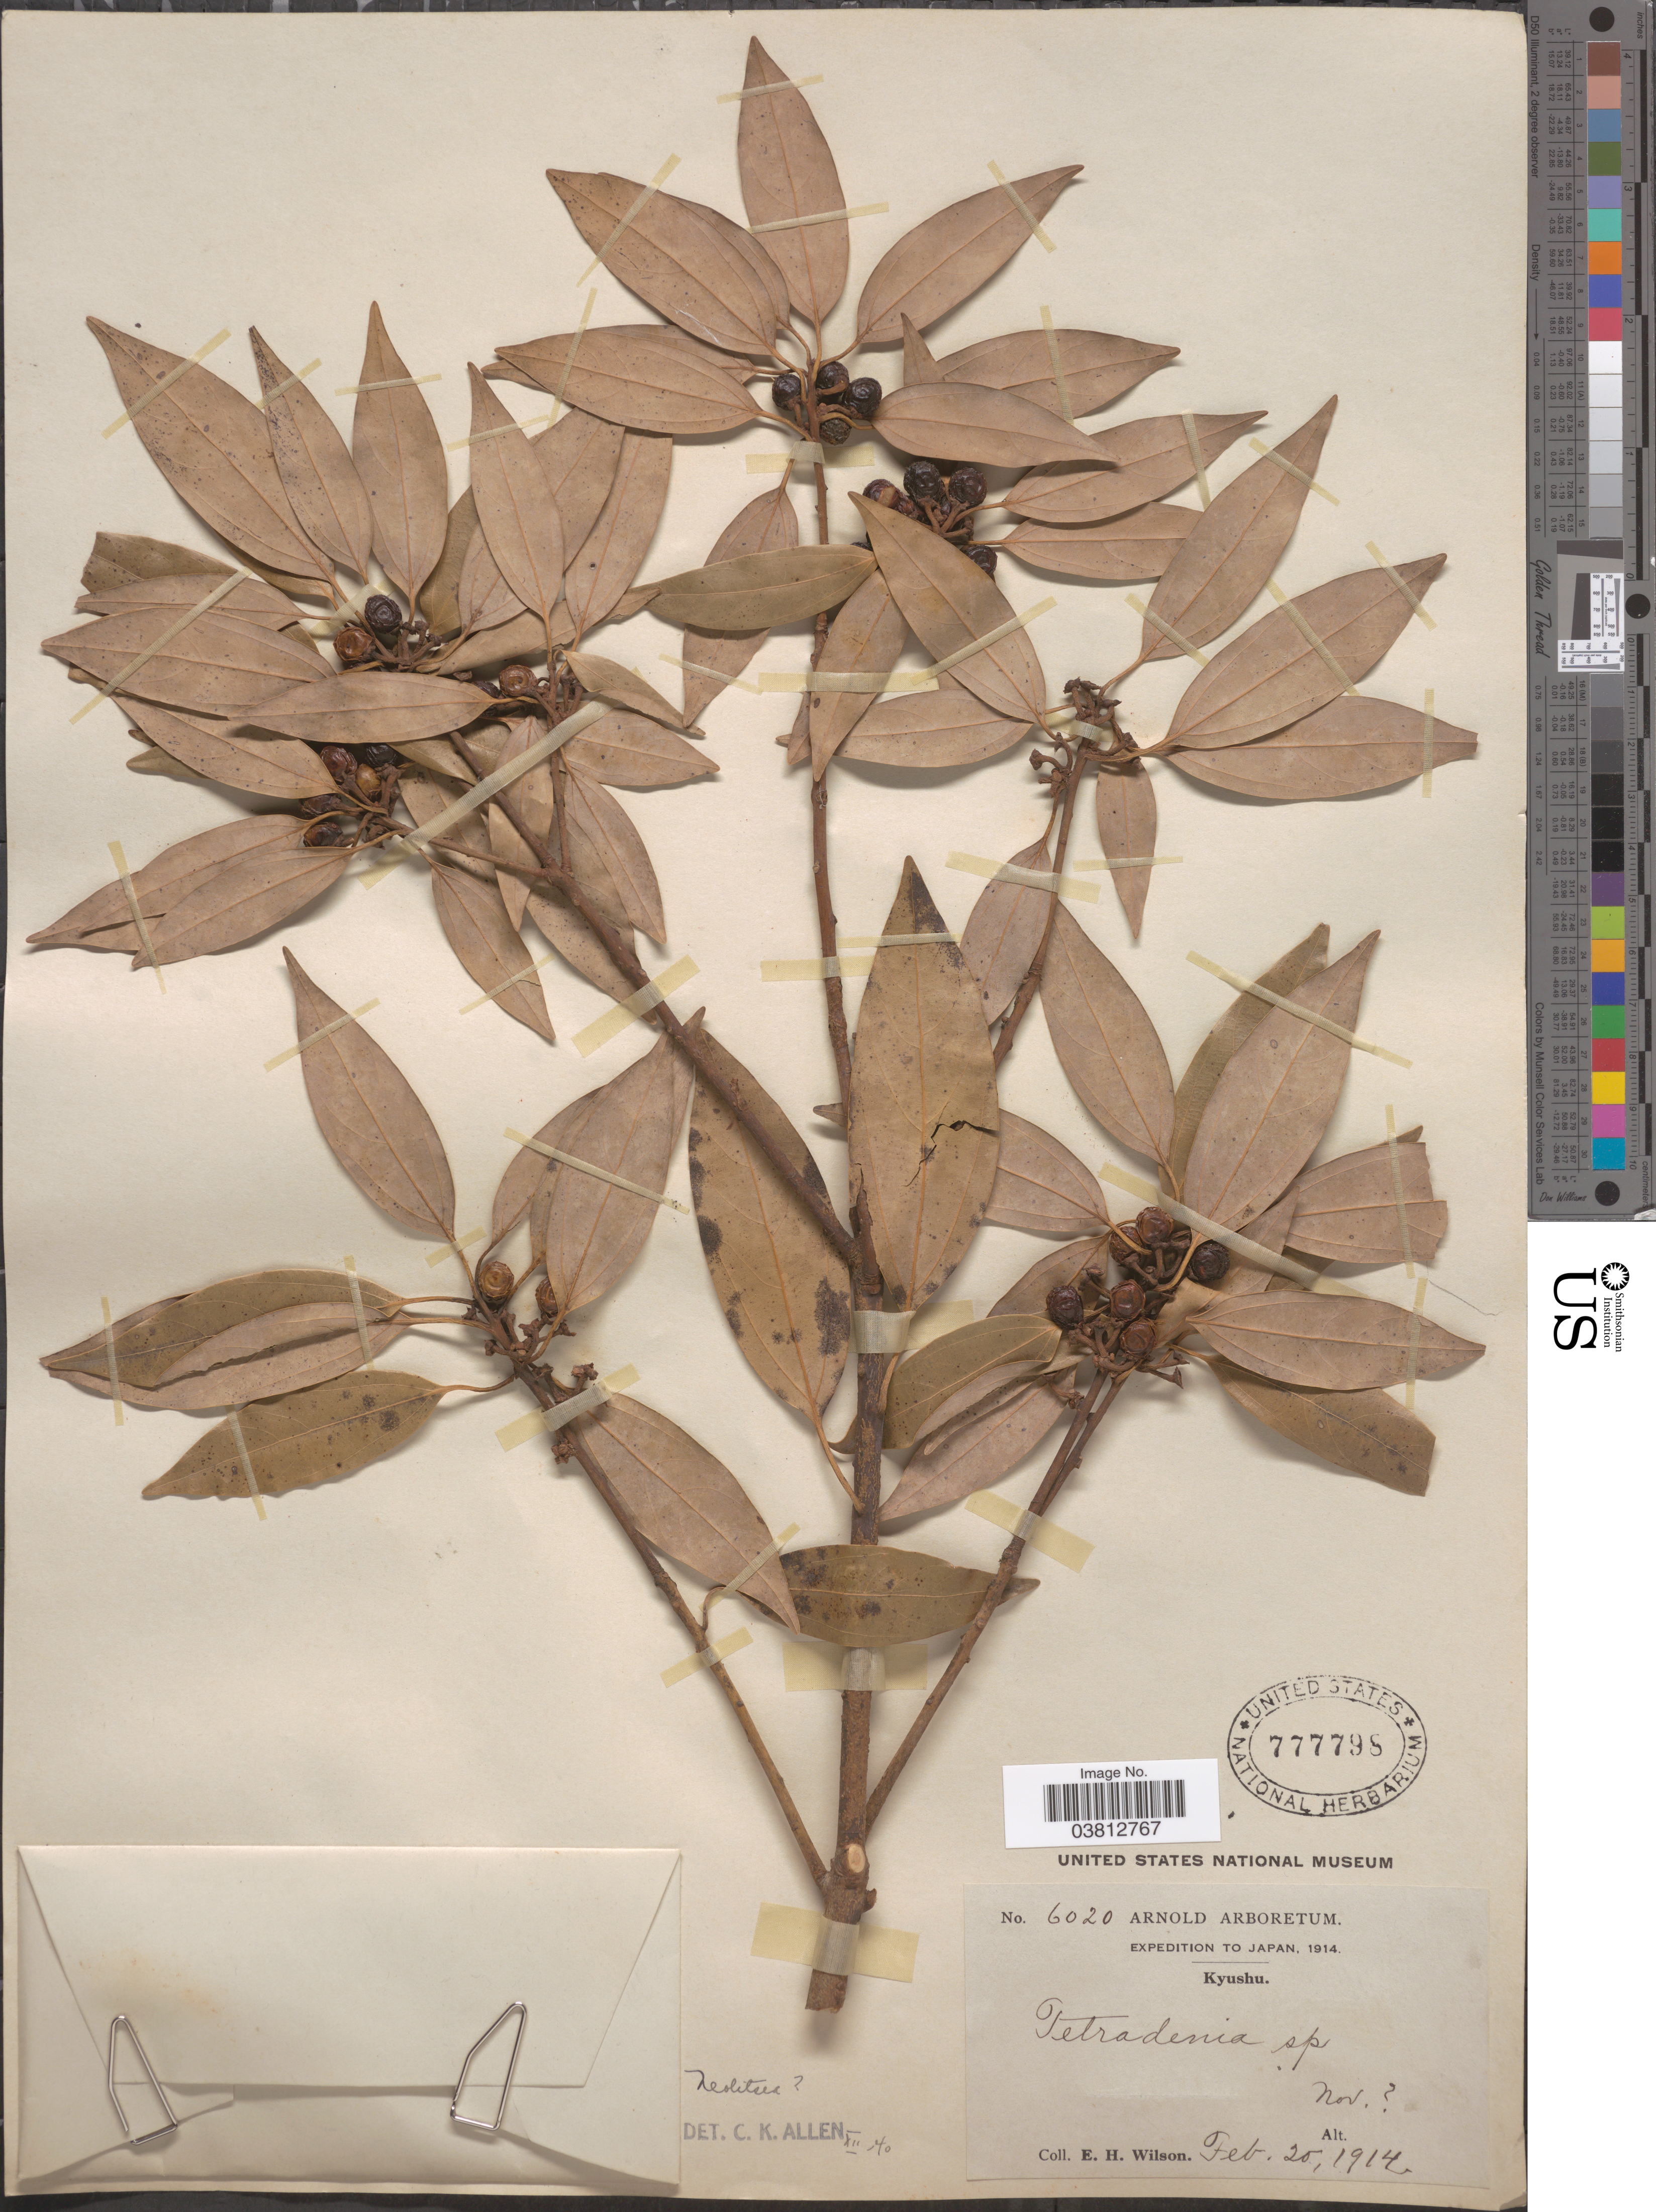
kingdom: Plantae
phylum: Tracheophyta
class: Magnoliopsida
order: Laurales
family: Lauraceae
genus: Neolitsea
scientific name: Neolitsea sericea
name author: (Blume) Koidz.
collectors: E. Wilson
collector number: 6020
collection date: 1914-02-20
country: Japan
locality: Kyushu.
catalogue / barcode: US 777798